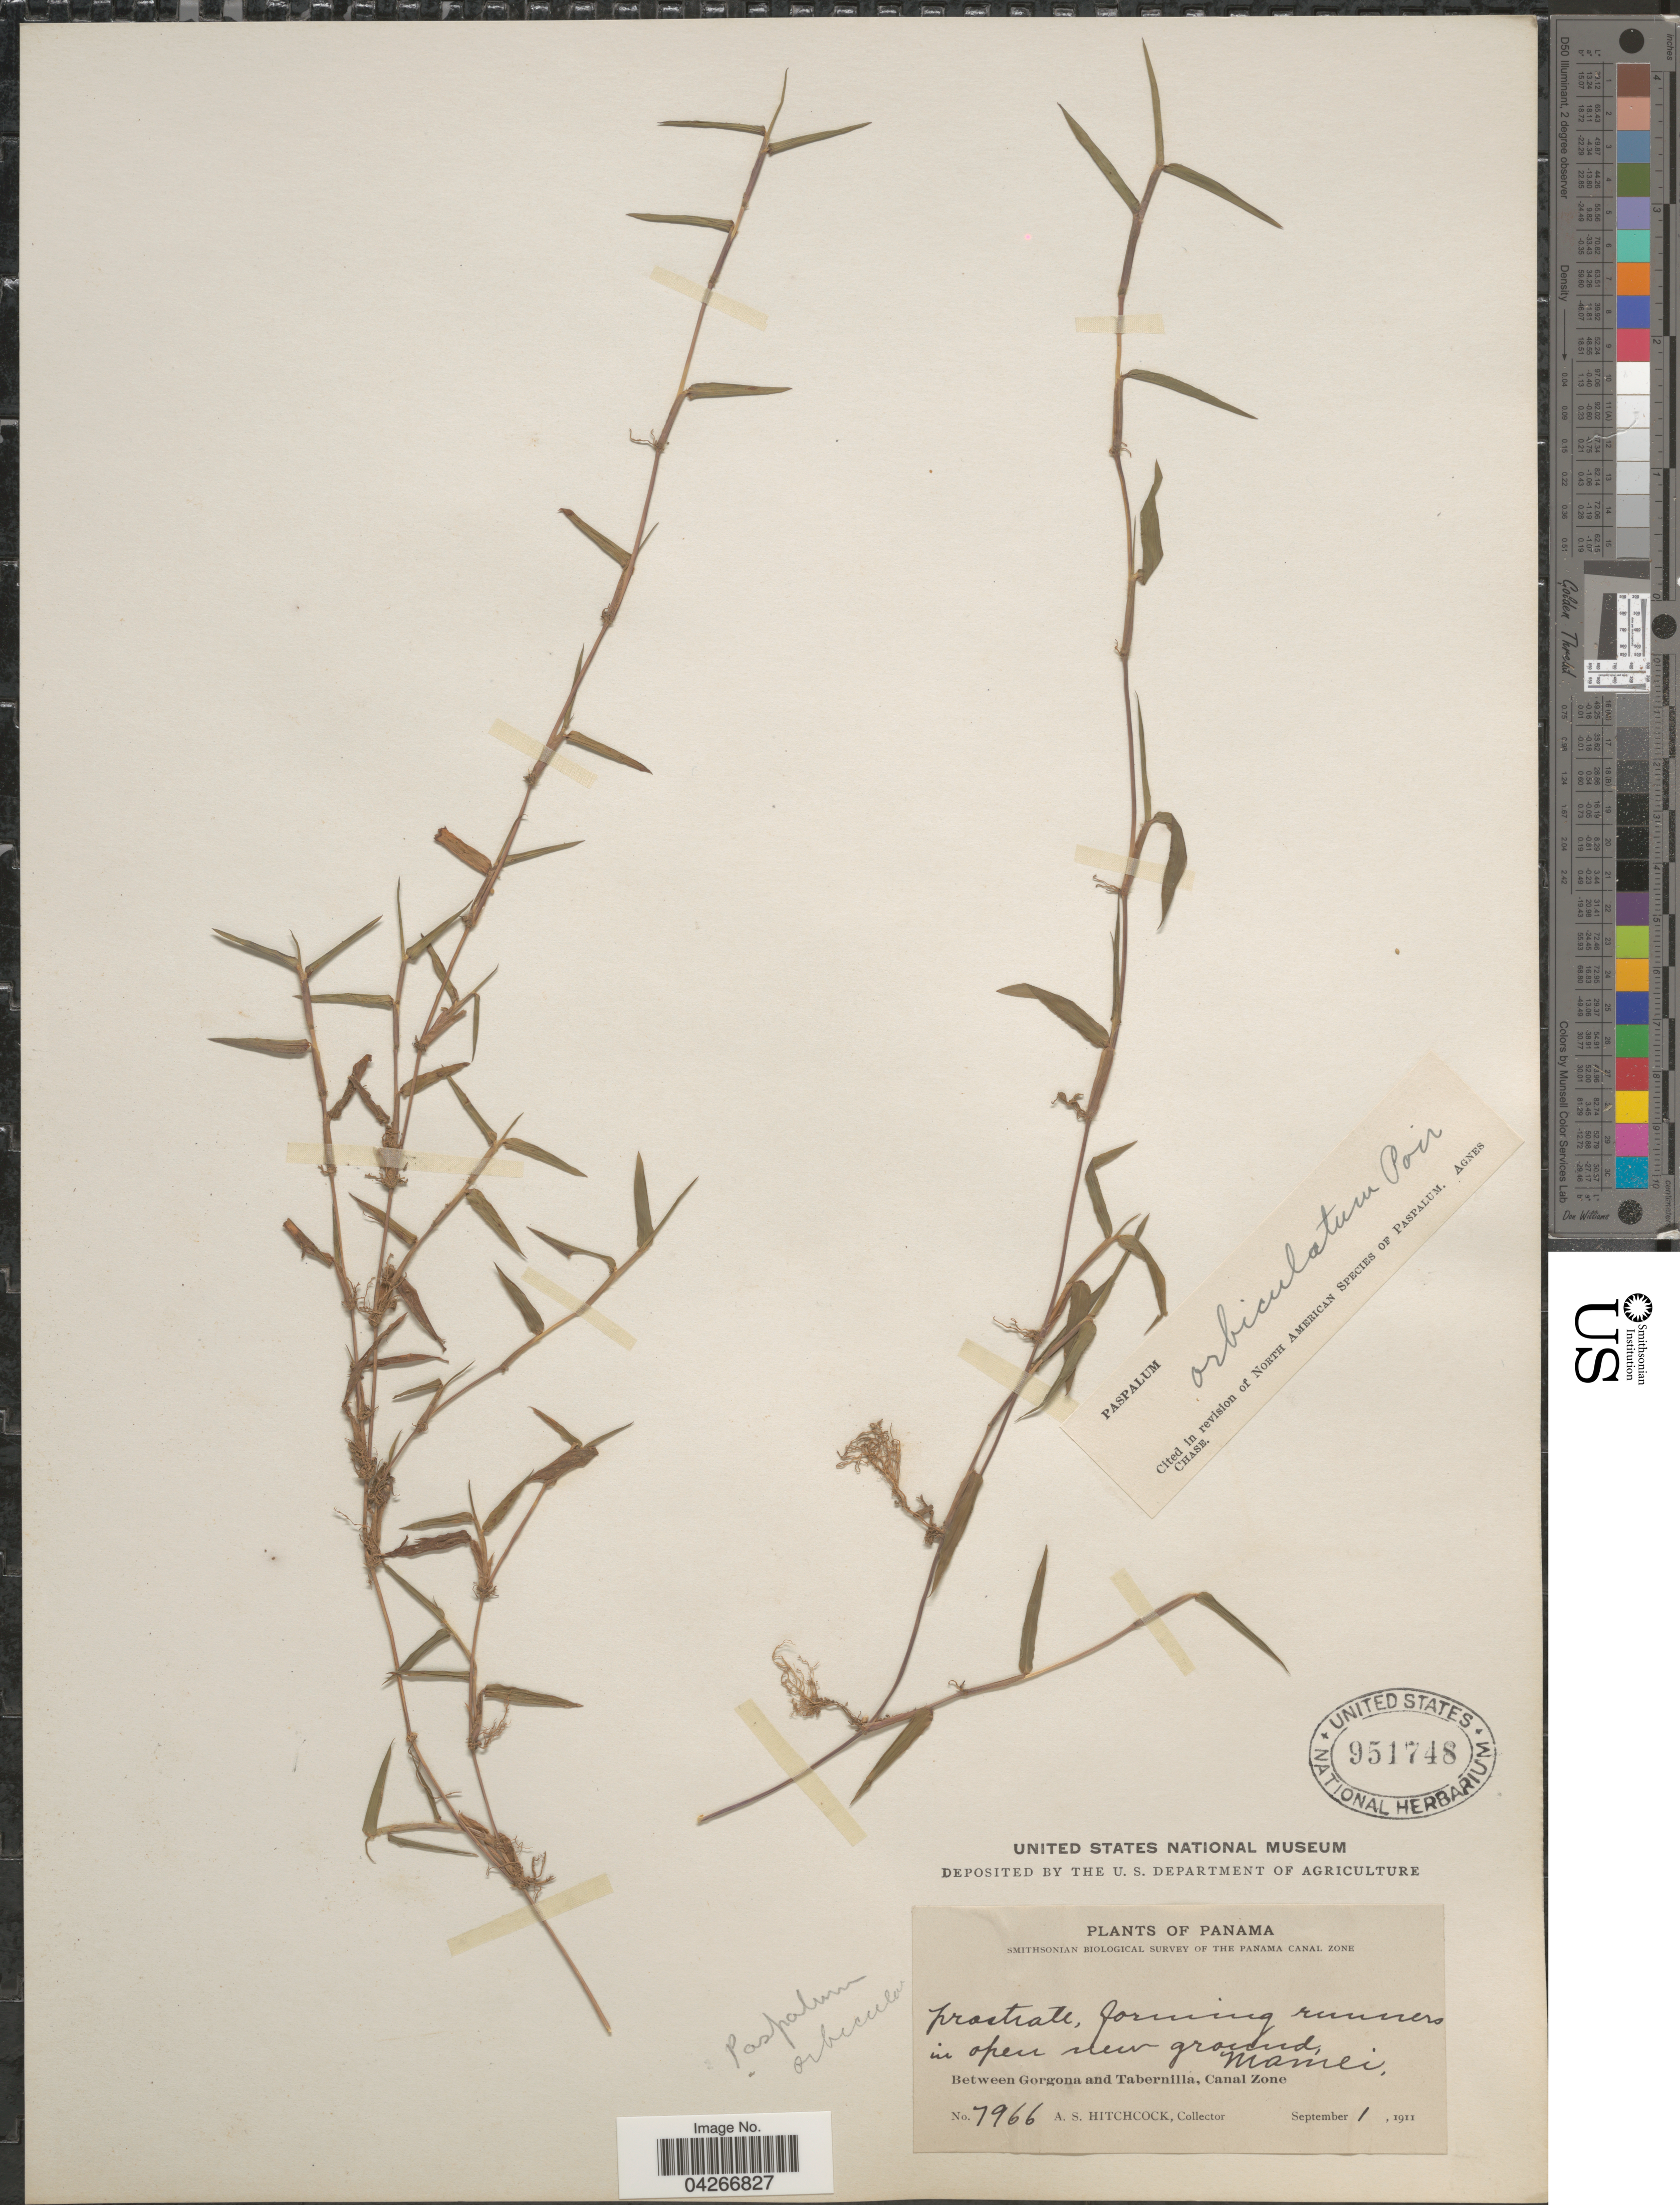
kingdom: Plantae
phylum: Tracheophyta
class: Liliopsida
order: Poales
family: Poaceae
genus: Paspalum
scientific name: Paspalum orbiculatum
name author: Poir. in Lam.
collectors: A. S. Hitchcock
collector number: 7966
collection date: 1911-09-01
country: Panama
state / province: Colón / Panamá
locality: Smithsonian Biological Survey of the Panama Canal Zone. Mamei. Between Gorgona and Tabernilla.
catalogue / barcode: US 951748